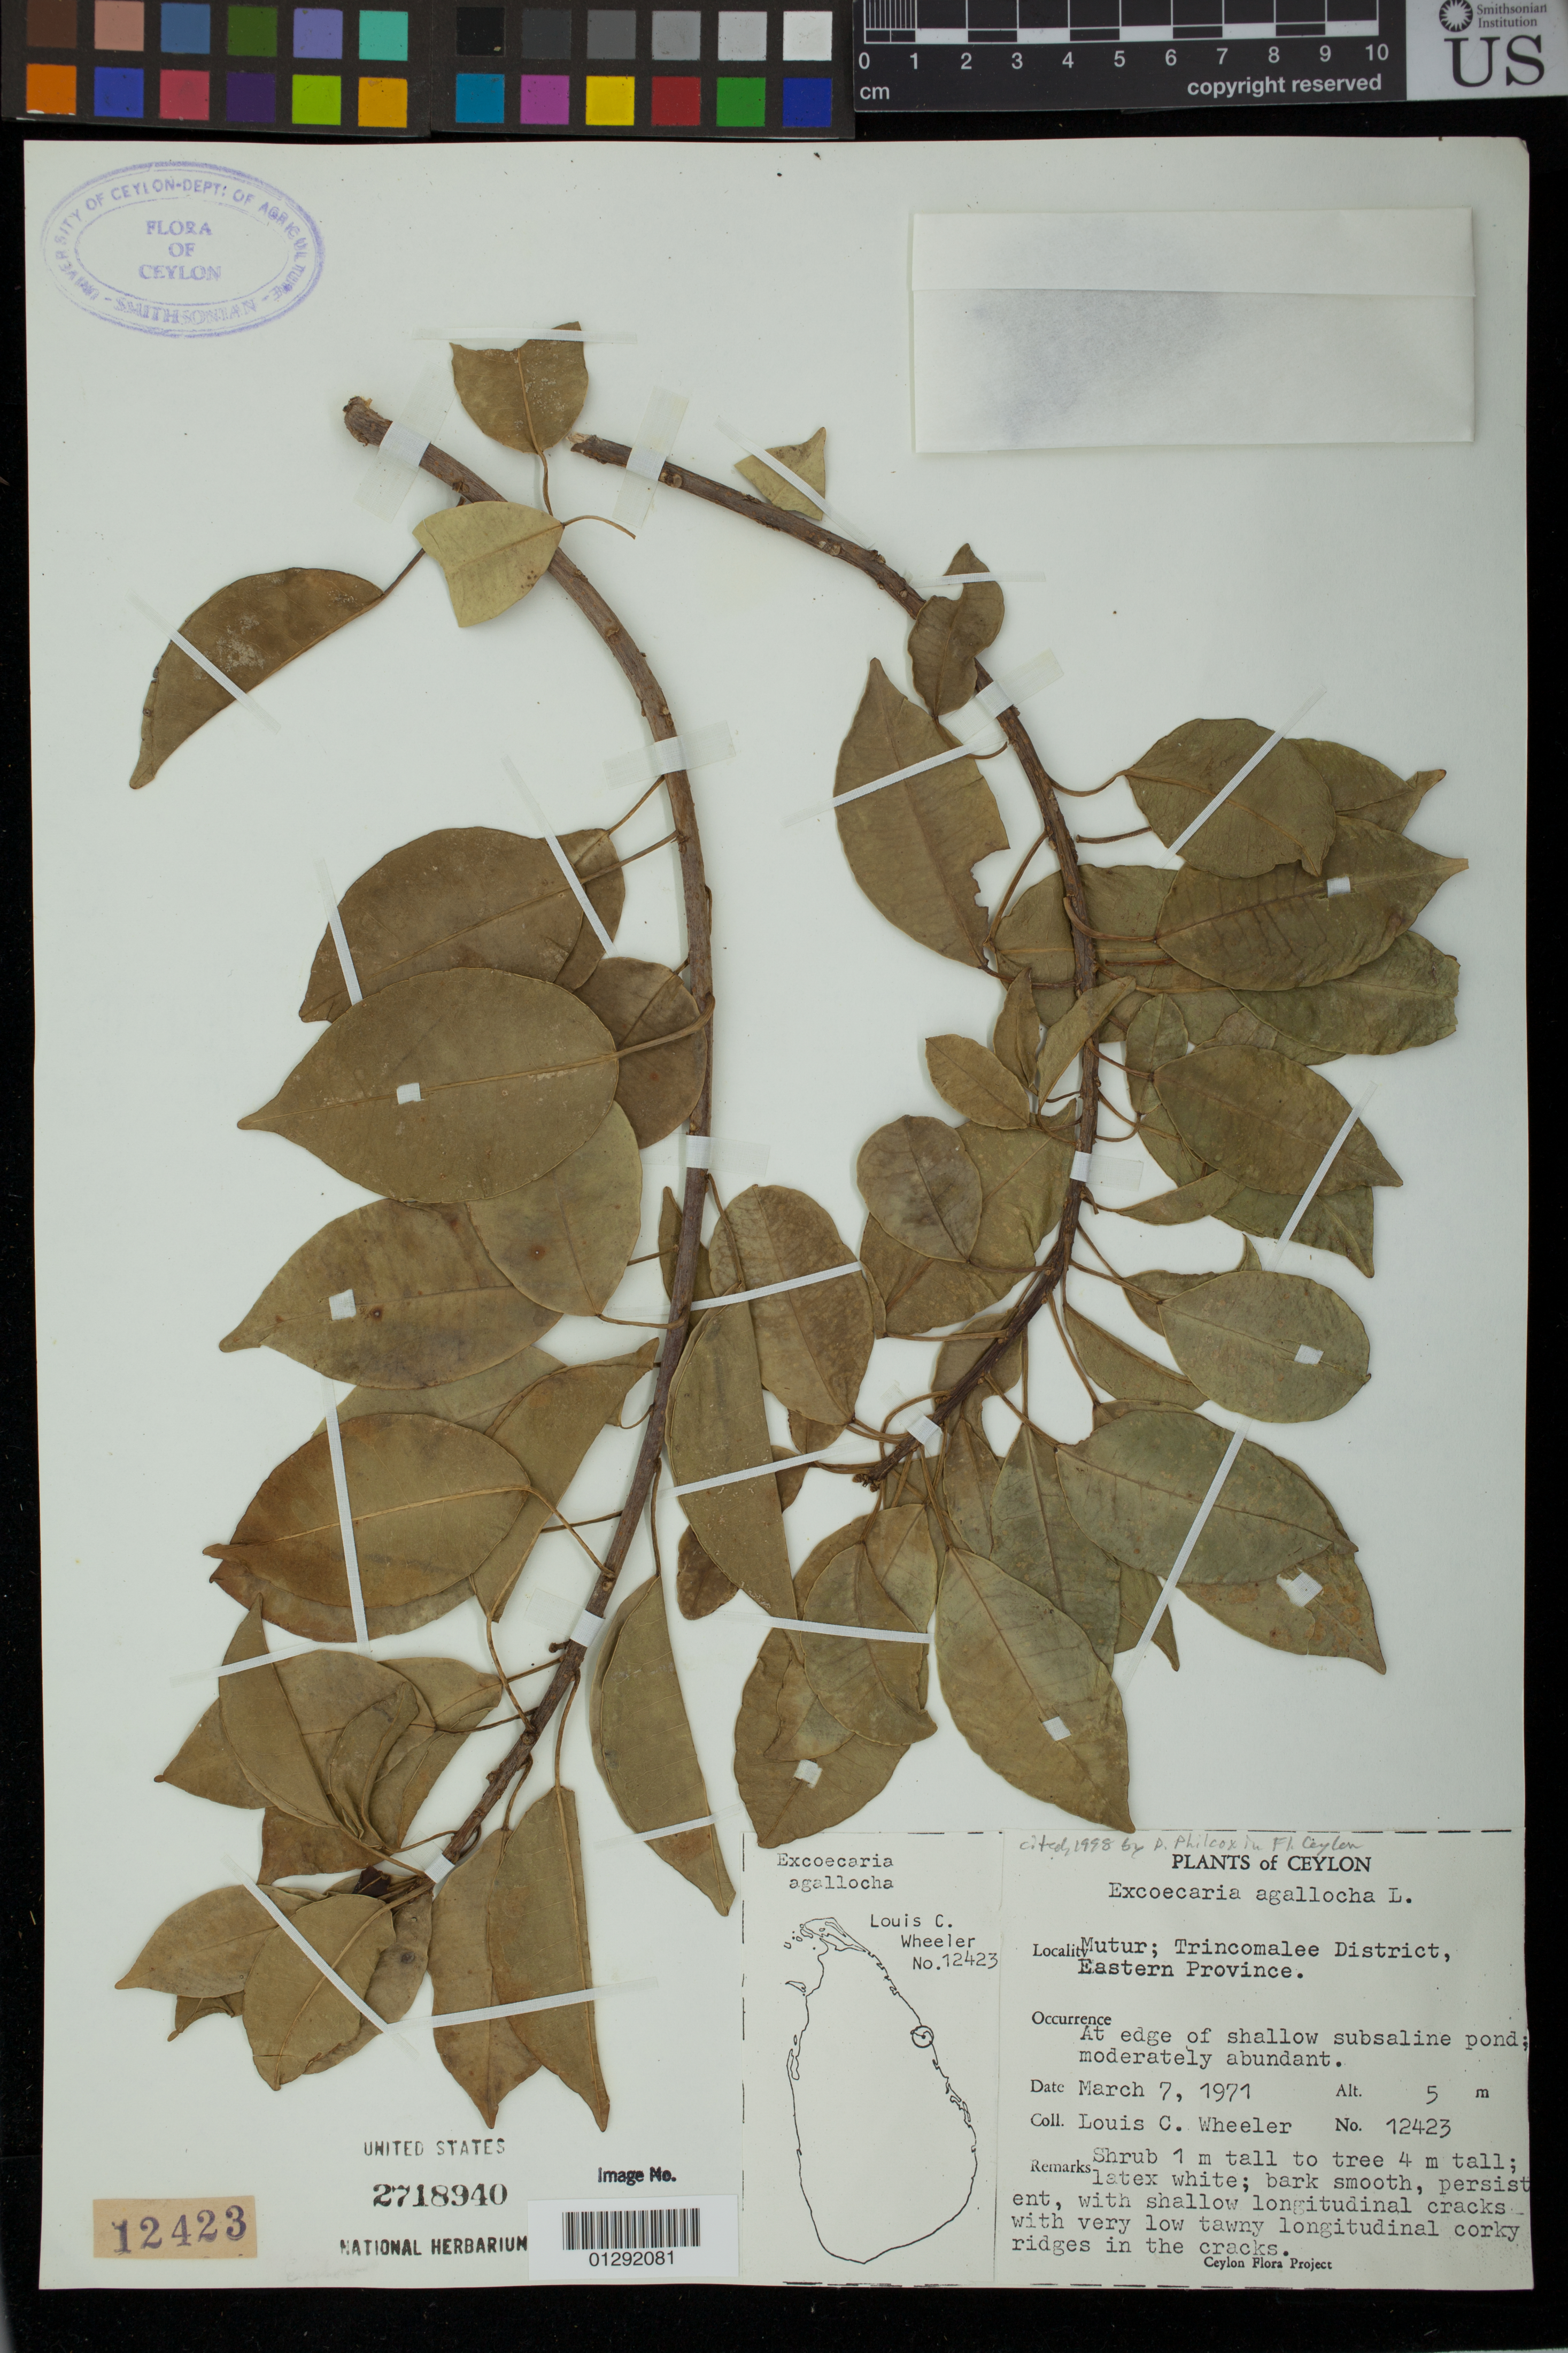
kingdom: Plantae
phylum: Tracheophyta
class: Magnoliopsida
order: Malpighiales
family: Euphorbiaceae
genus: Excoecaria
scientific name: Excoecaria agallocha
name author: L.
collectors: L. C. Wheeler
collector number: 12423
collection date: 1971-03-07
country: Sri Lanka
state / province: Eastern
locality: Ceylon. Mutur; Trincomalee District.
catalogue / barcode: US 2718940